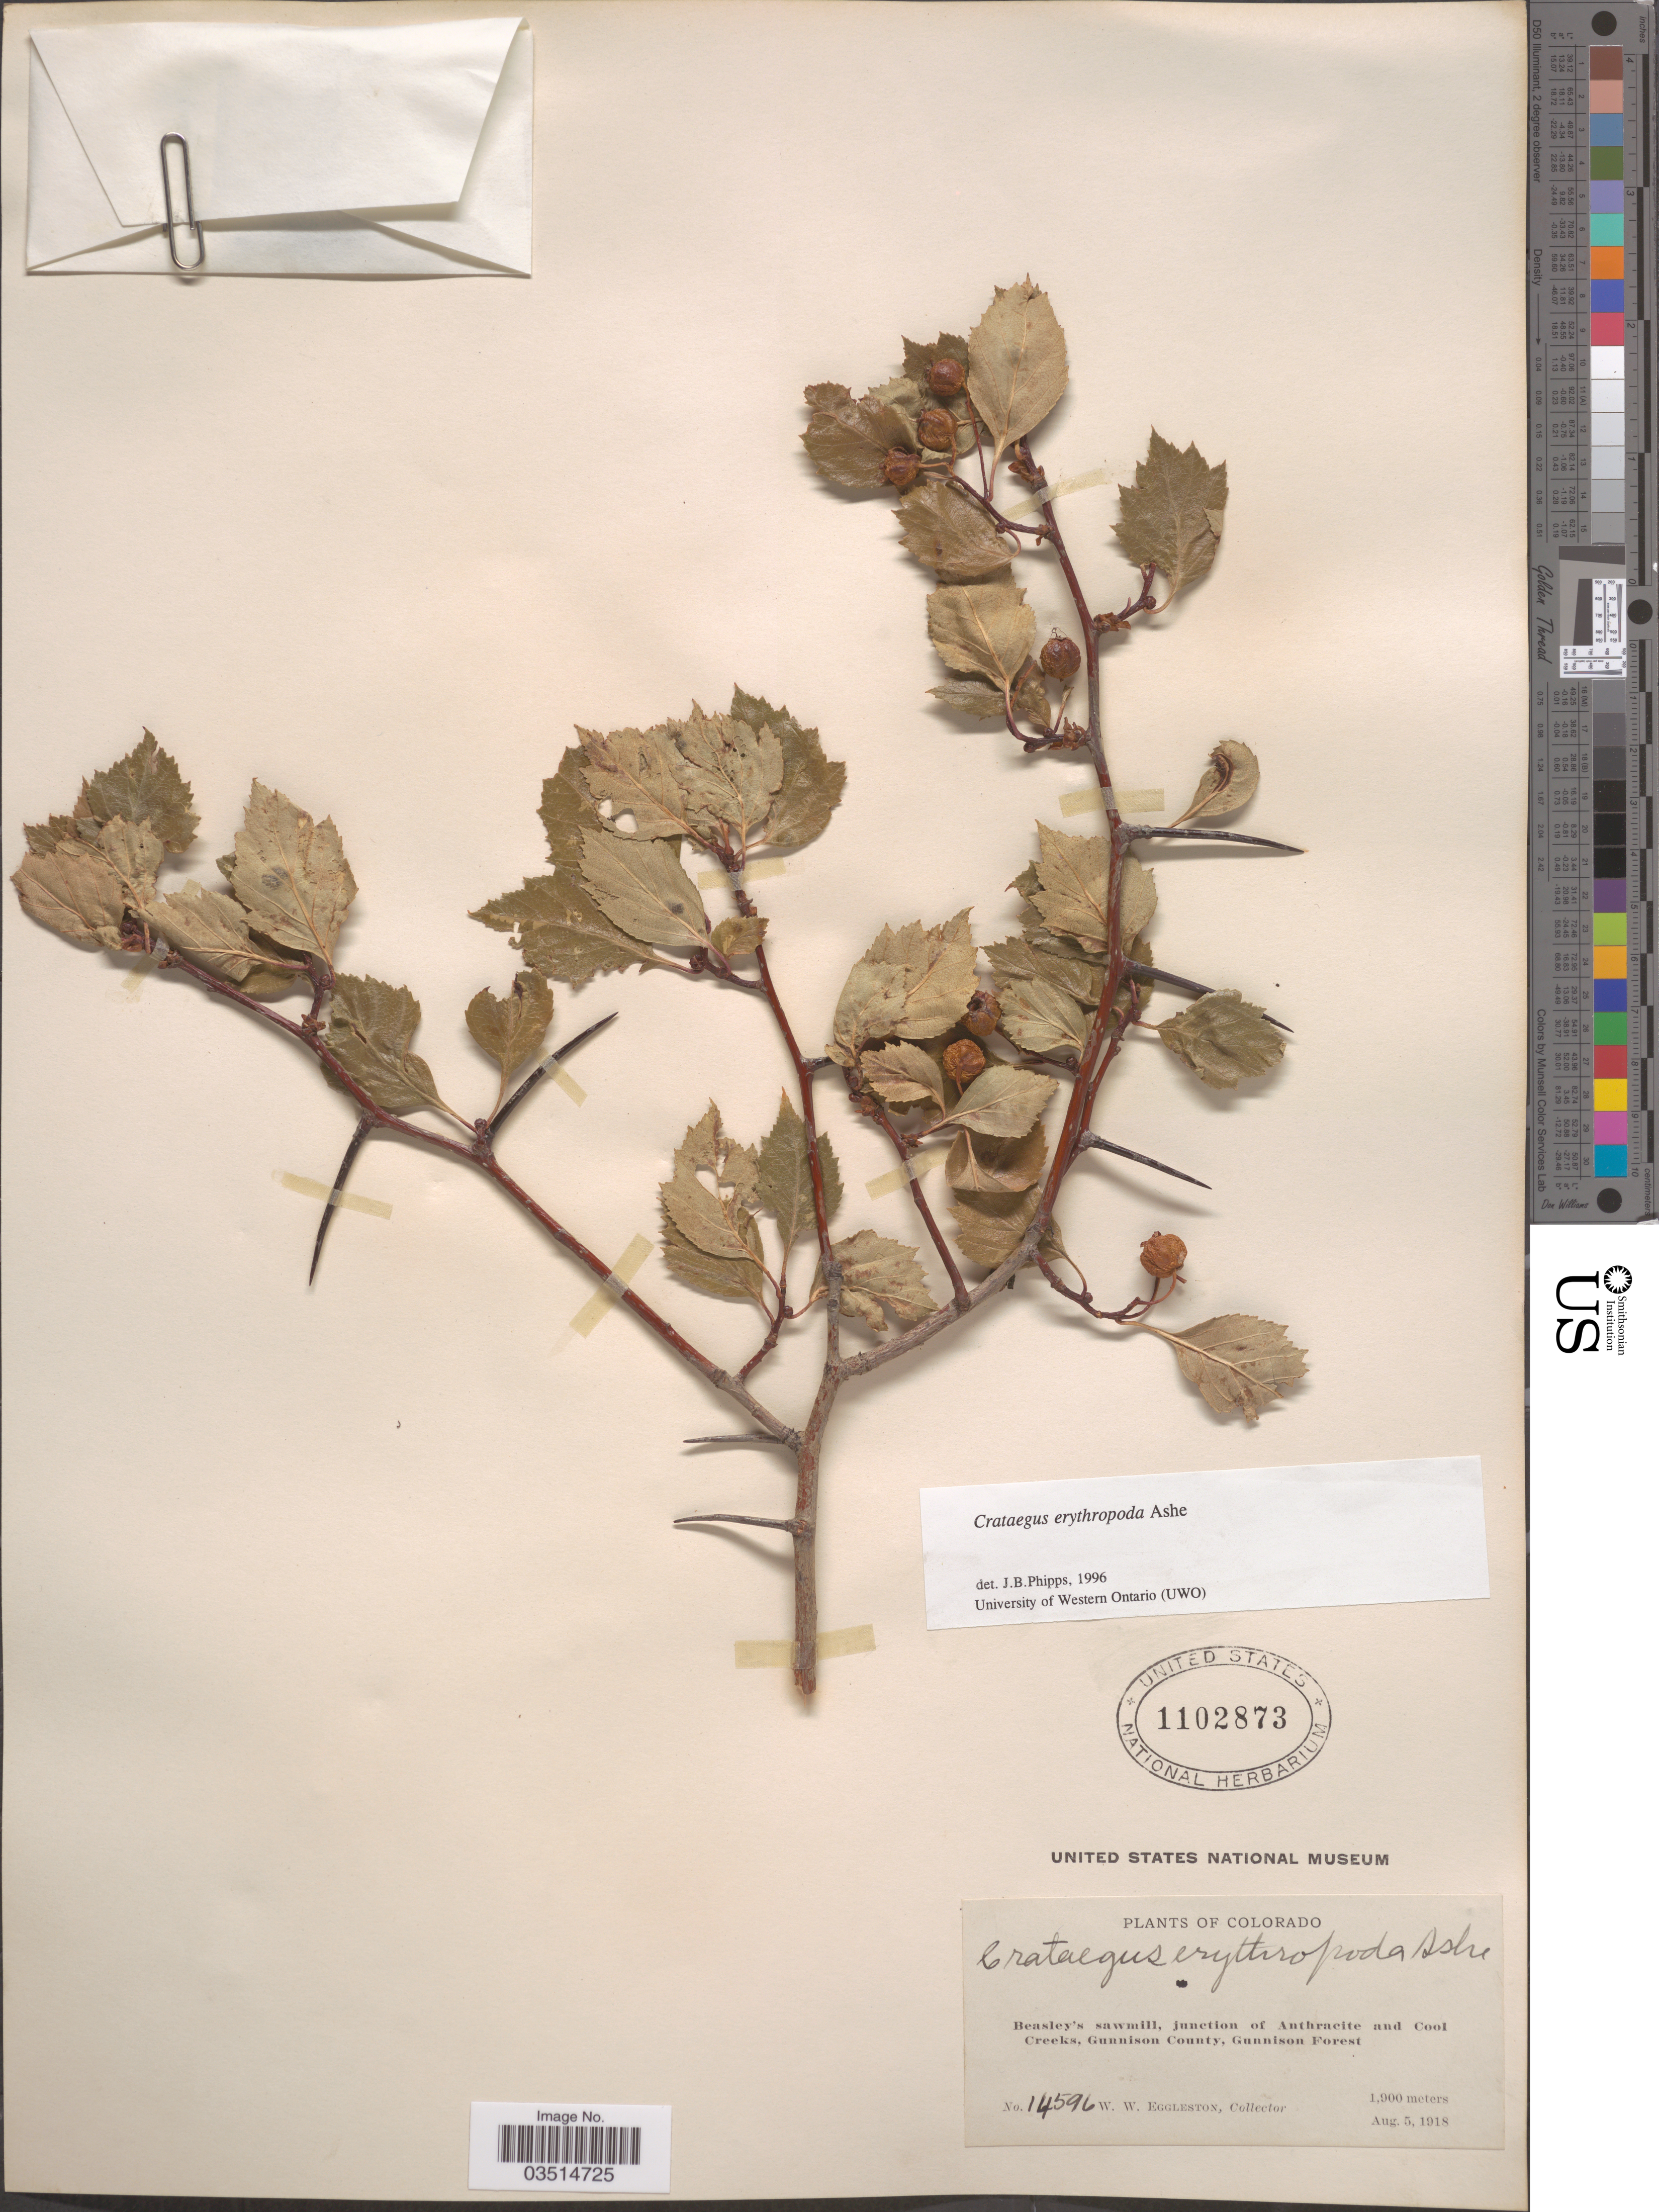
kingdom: Plantae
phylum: Tracheophyta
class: Magnoliopsida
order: Rosales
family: Rosaceae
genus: Crataegus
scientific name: Crataegus erythropoda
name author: Ashe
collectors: W. W. Eggleston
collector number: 14596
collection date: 1918-08-05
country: United States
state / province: Colorado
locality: Beasley's sawmill, junction of Anthracite and Cool Creeks, Gunnison County, Gunnison Forest.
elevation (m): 1900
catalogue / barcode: US 1102873